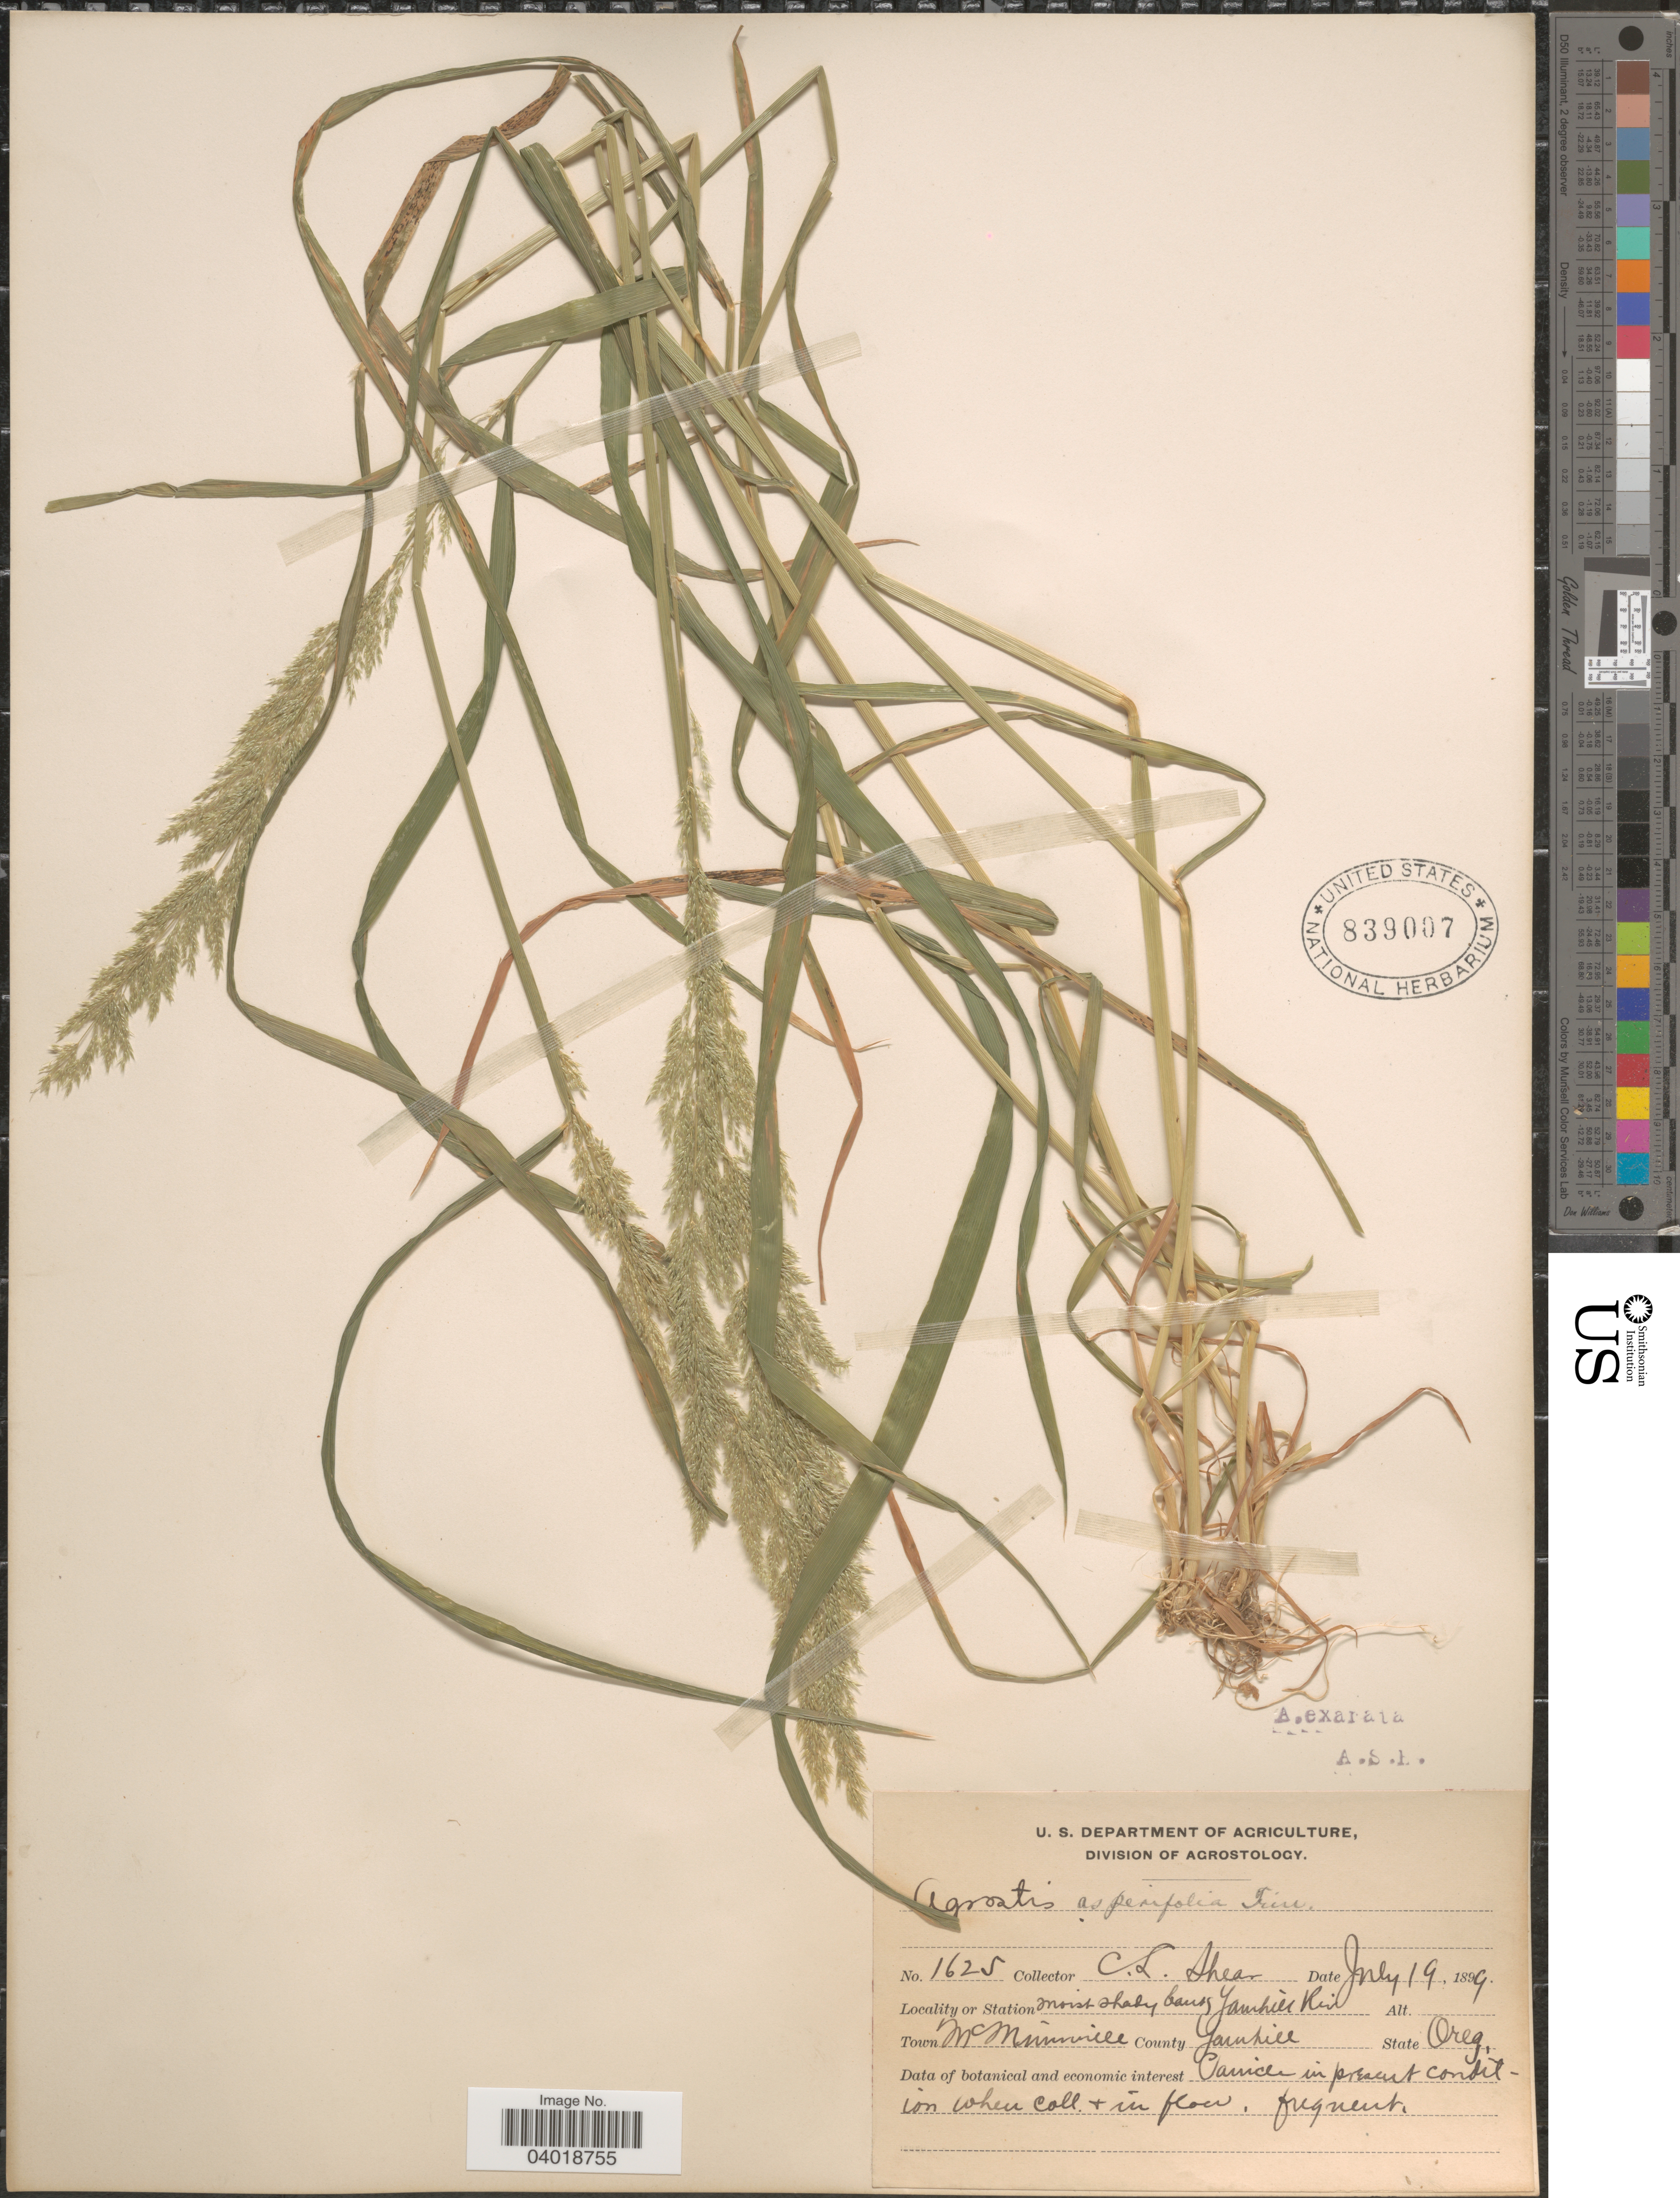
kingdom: Plantae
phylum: Tracheophyta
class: Liliopsida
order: Poales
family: Poaceae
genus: Agrostis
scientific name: Agrostis exarata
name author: Trin.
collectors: C. L. Shear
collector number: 1625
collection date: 1899-07-19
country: United States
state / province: Oregon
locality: Station moist shady banks Yamhill. Riv. Town McMinnville. County Yamhill.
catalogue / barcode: US 839007